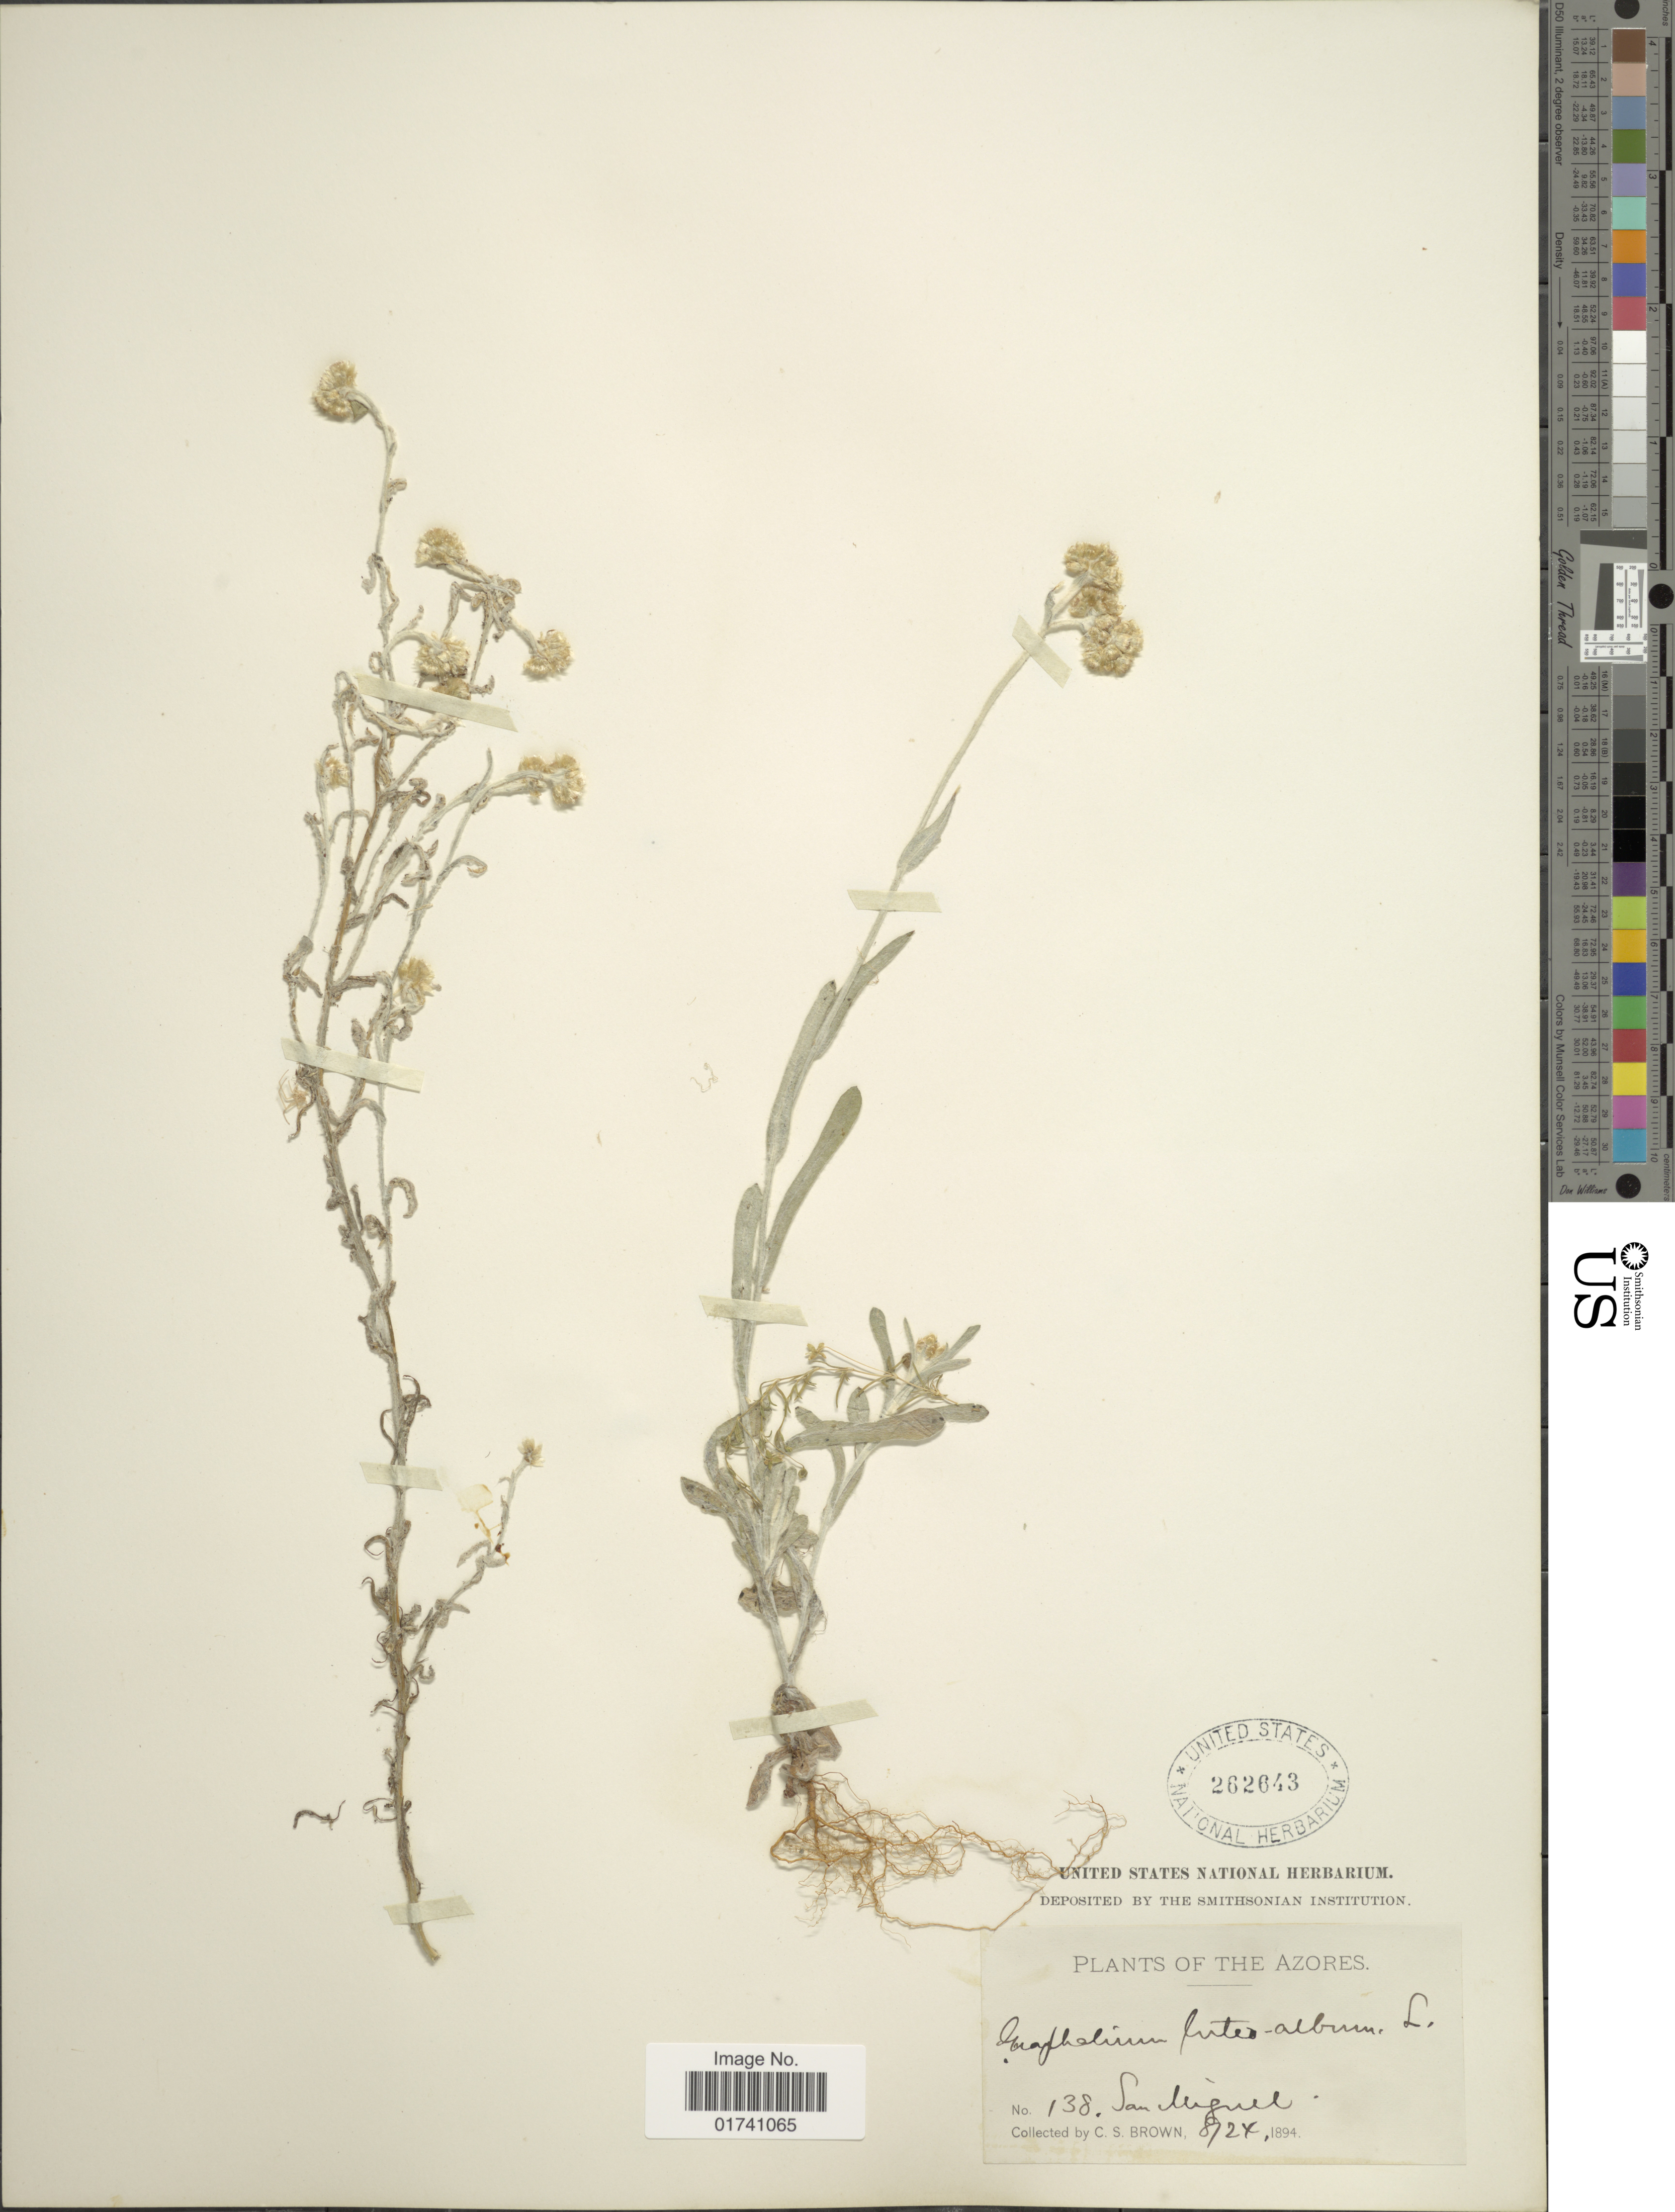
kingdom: Plantae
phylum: Tracheophyta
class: Magnoliopsida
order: Asterales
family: Asteraceae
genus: Laphangium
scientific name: Laphangium luteoalbum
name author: (L.) Tzvelev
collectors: C. S. Brown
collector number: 138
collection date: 1894-08-24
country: Portugal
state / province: Azores (Aut. Reg.)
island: São Miguel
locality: San Miguel.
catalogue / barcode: US 262643